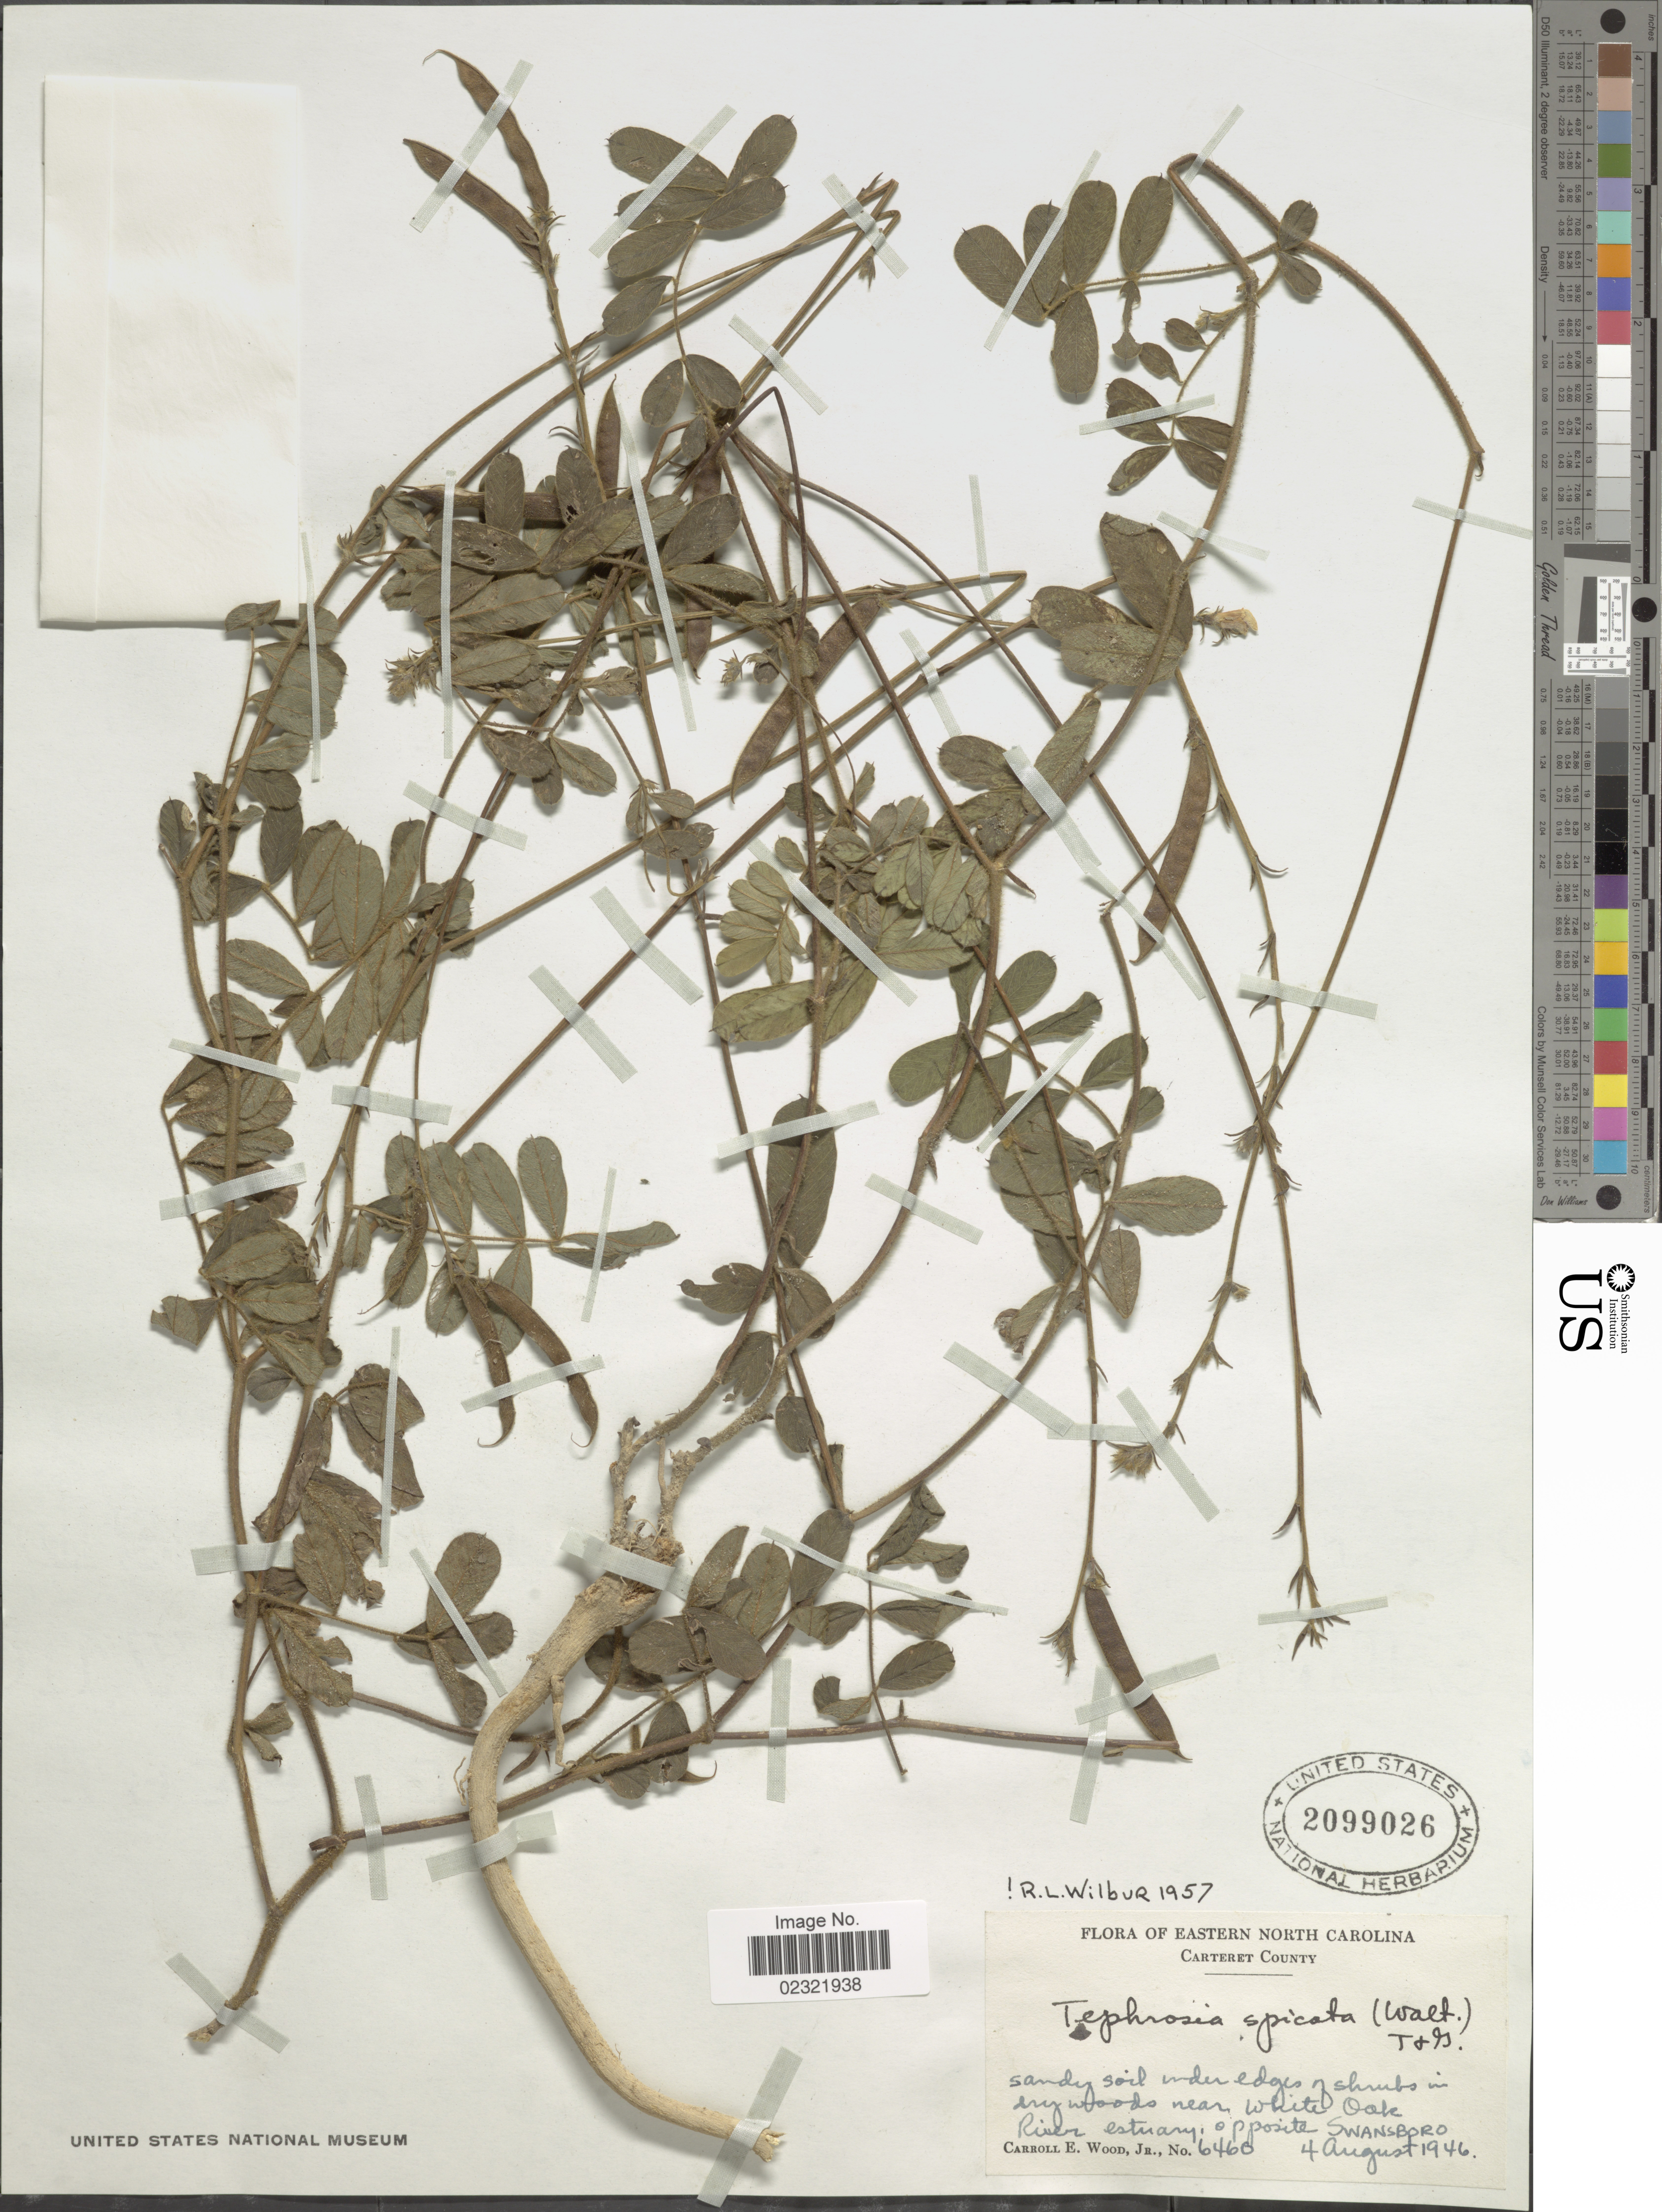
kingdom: Plantae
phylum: Tracheophyta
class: Magnoliopsida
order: Fabales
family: Fabaceae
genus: Tephrosia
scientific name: Tephrosia spicata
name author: (Walter) Torr. & A. Gray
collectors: C. E. Wood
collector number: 6460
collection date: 1946-08-04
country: United States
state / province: North Carolina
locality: Eastern North Carolina, Carteret County, sandy soll under edges of shrubs in dry woods near White Oak River estuary, opposite Swansboro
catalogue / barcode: US 2099026